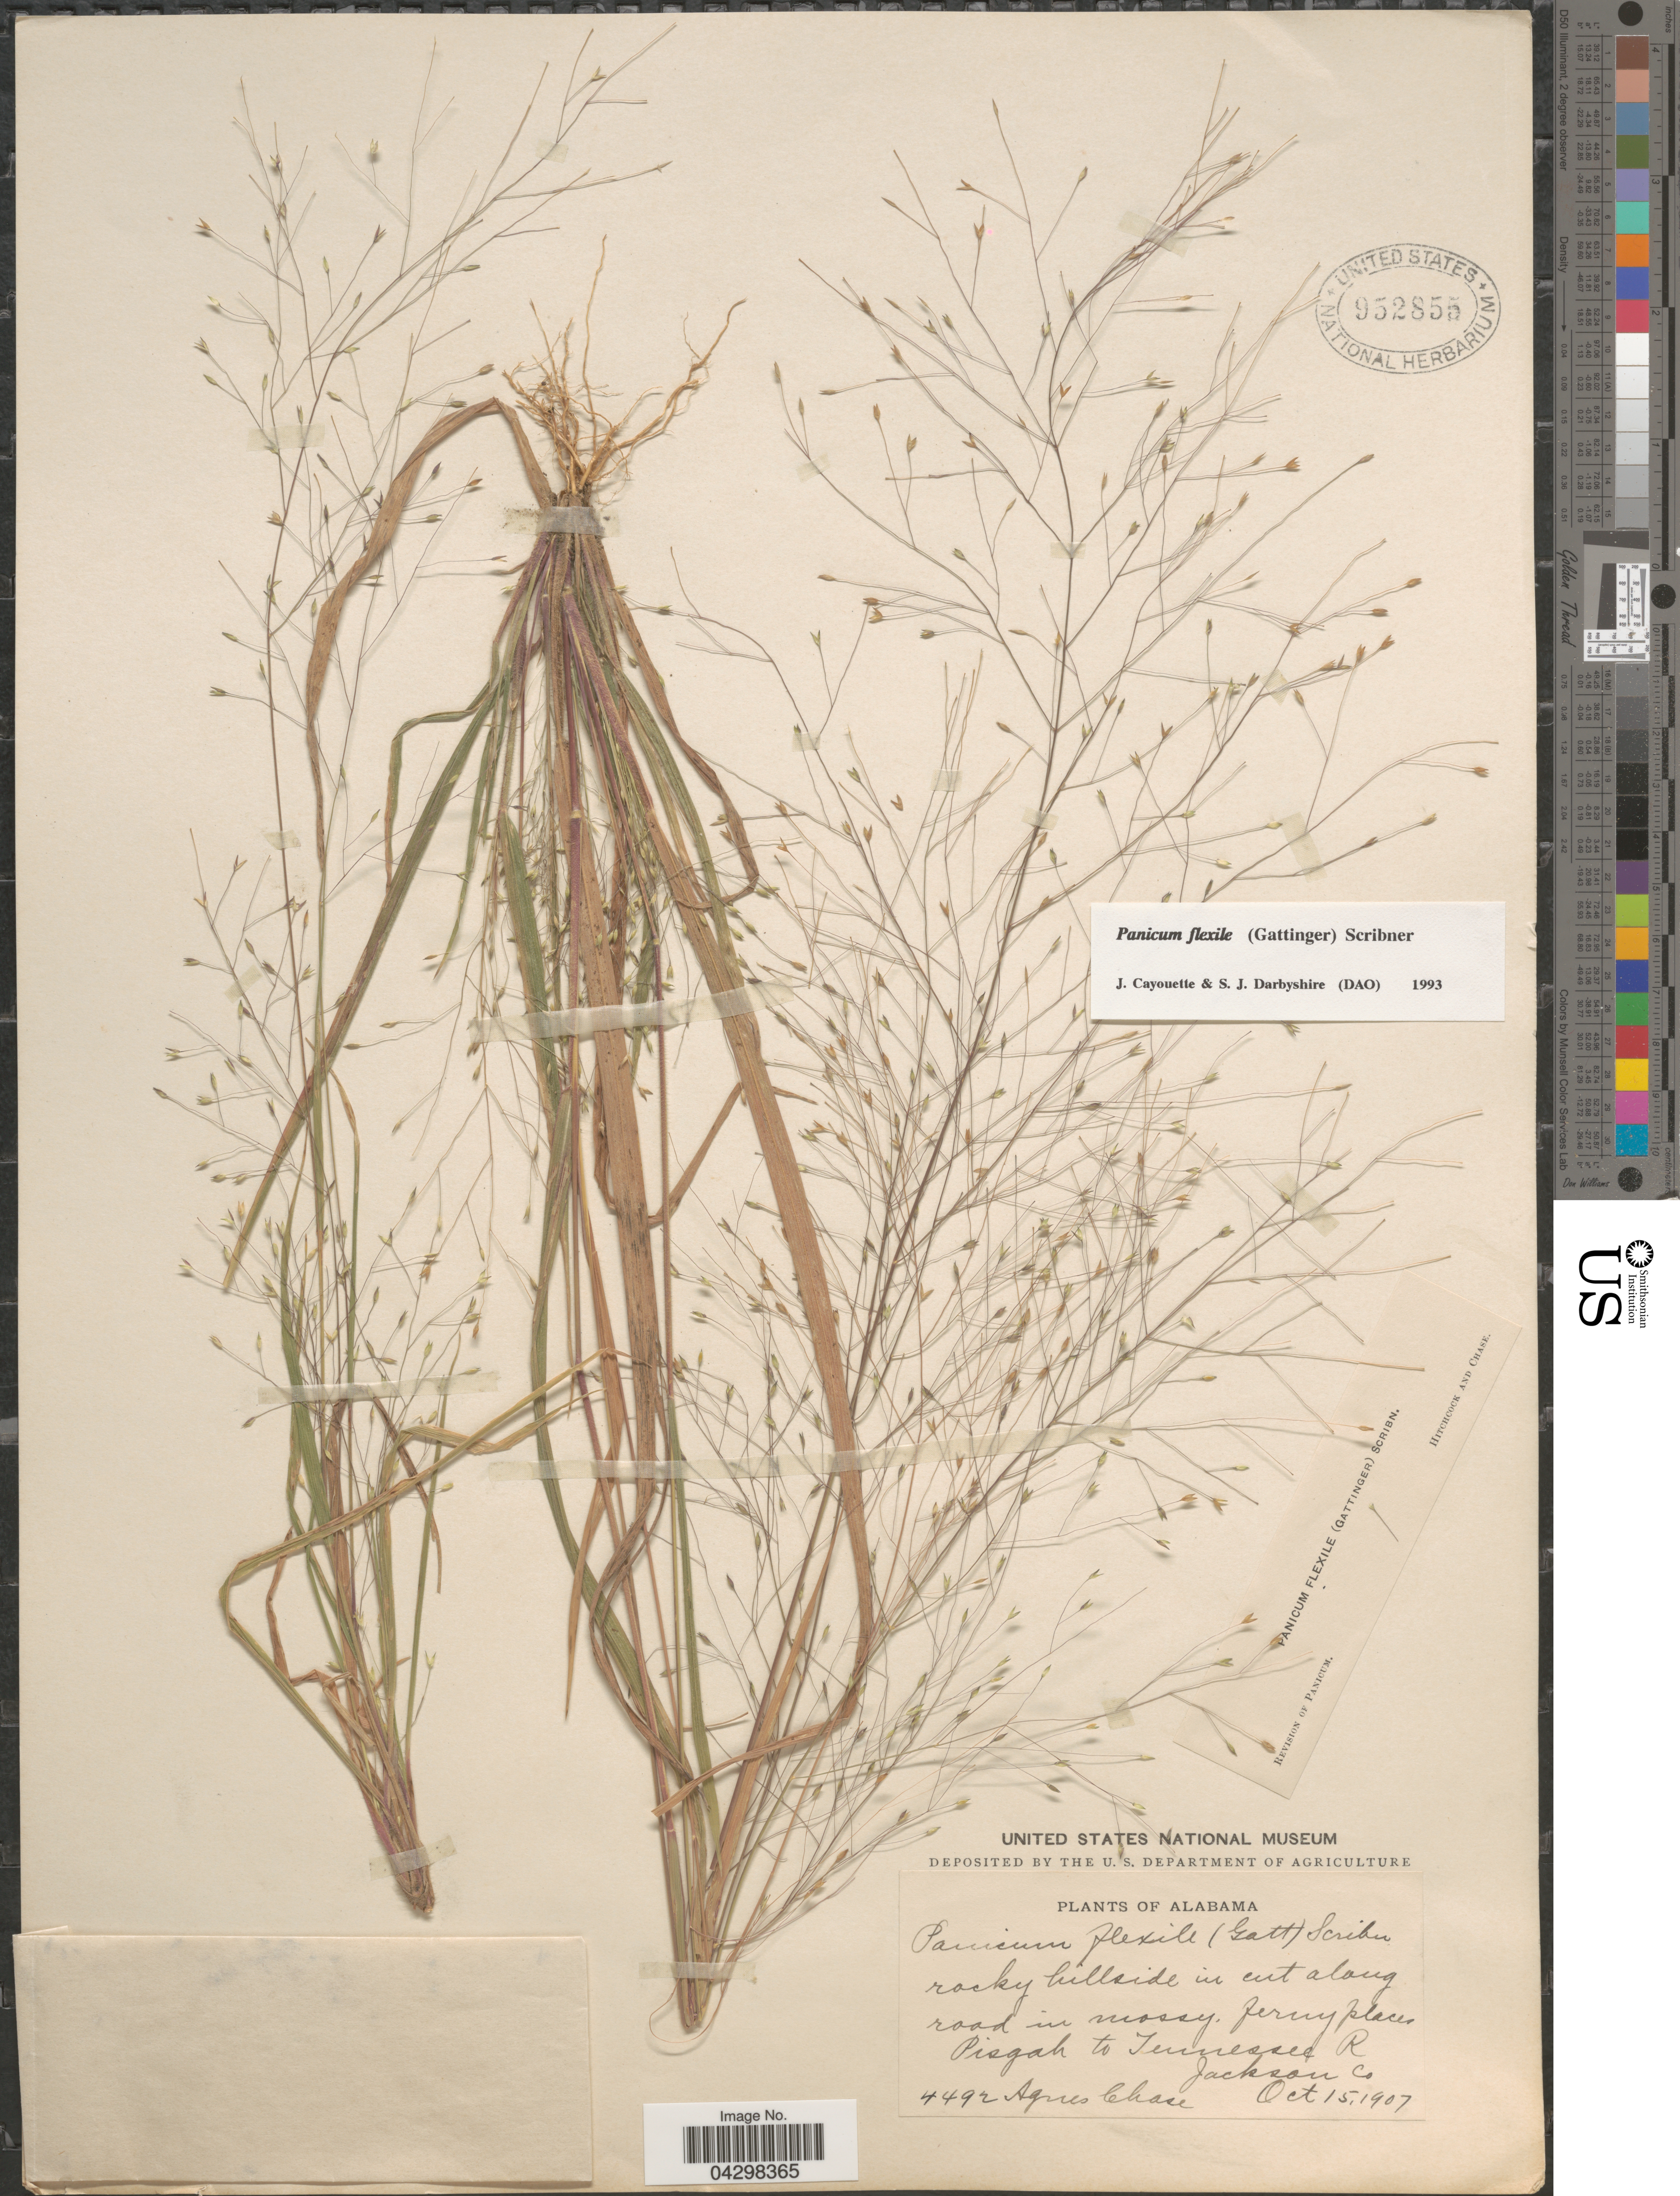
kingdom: Plantae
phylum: Tracheophyta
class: Liliopsida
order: Poales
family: Poaceae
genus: Panicum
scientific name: Panicum flexile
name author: (Gatt.) Scribn.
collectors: A. Chase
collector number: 4492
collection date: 1907-10-15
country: United States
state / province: Alabama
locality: Rocky hillside in cut along road in mossy, ferny places Pisgah to Tennessee R. Jackson Co.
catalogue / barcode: US 952855